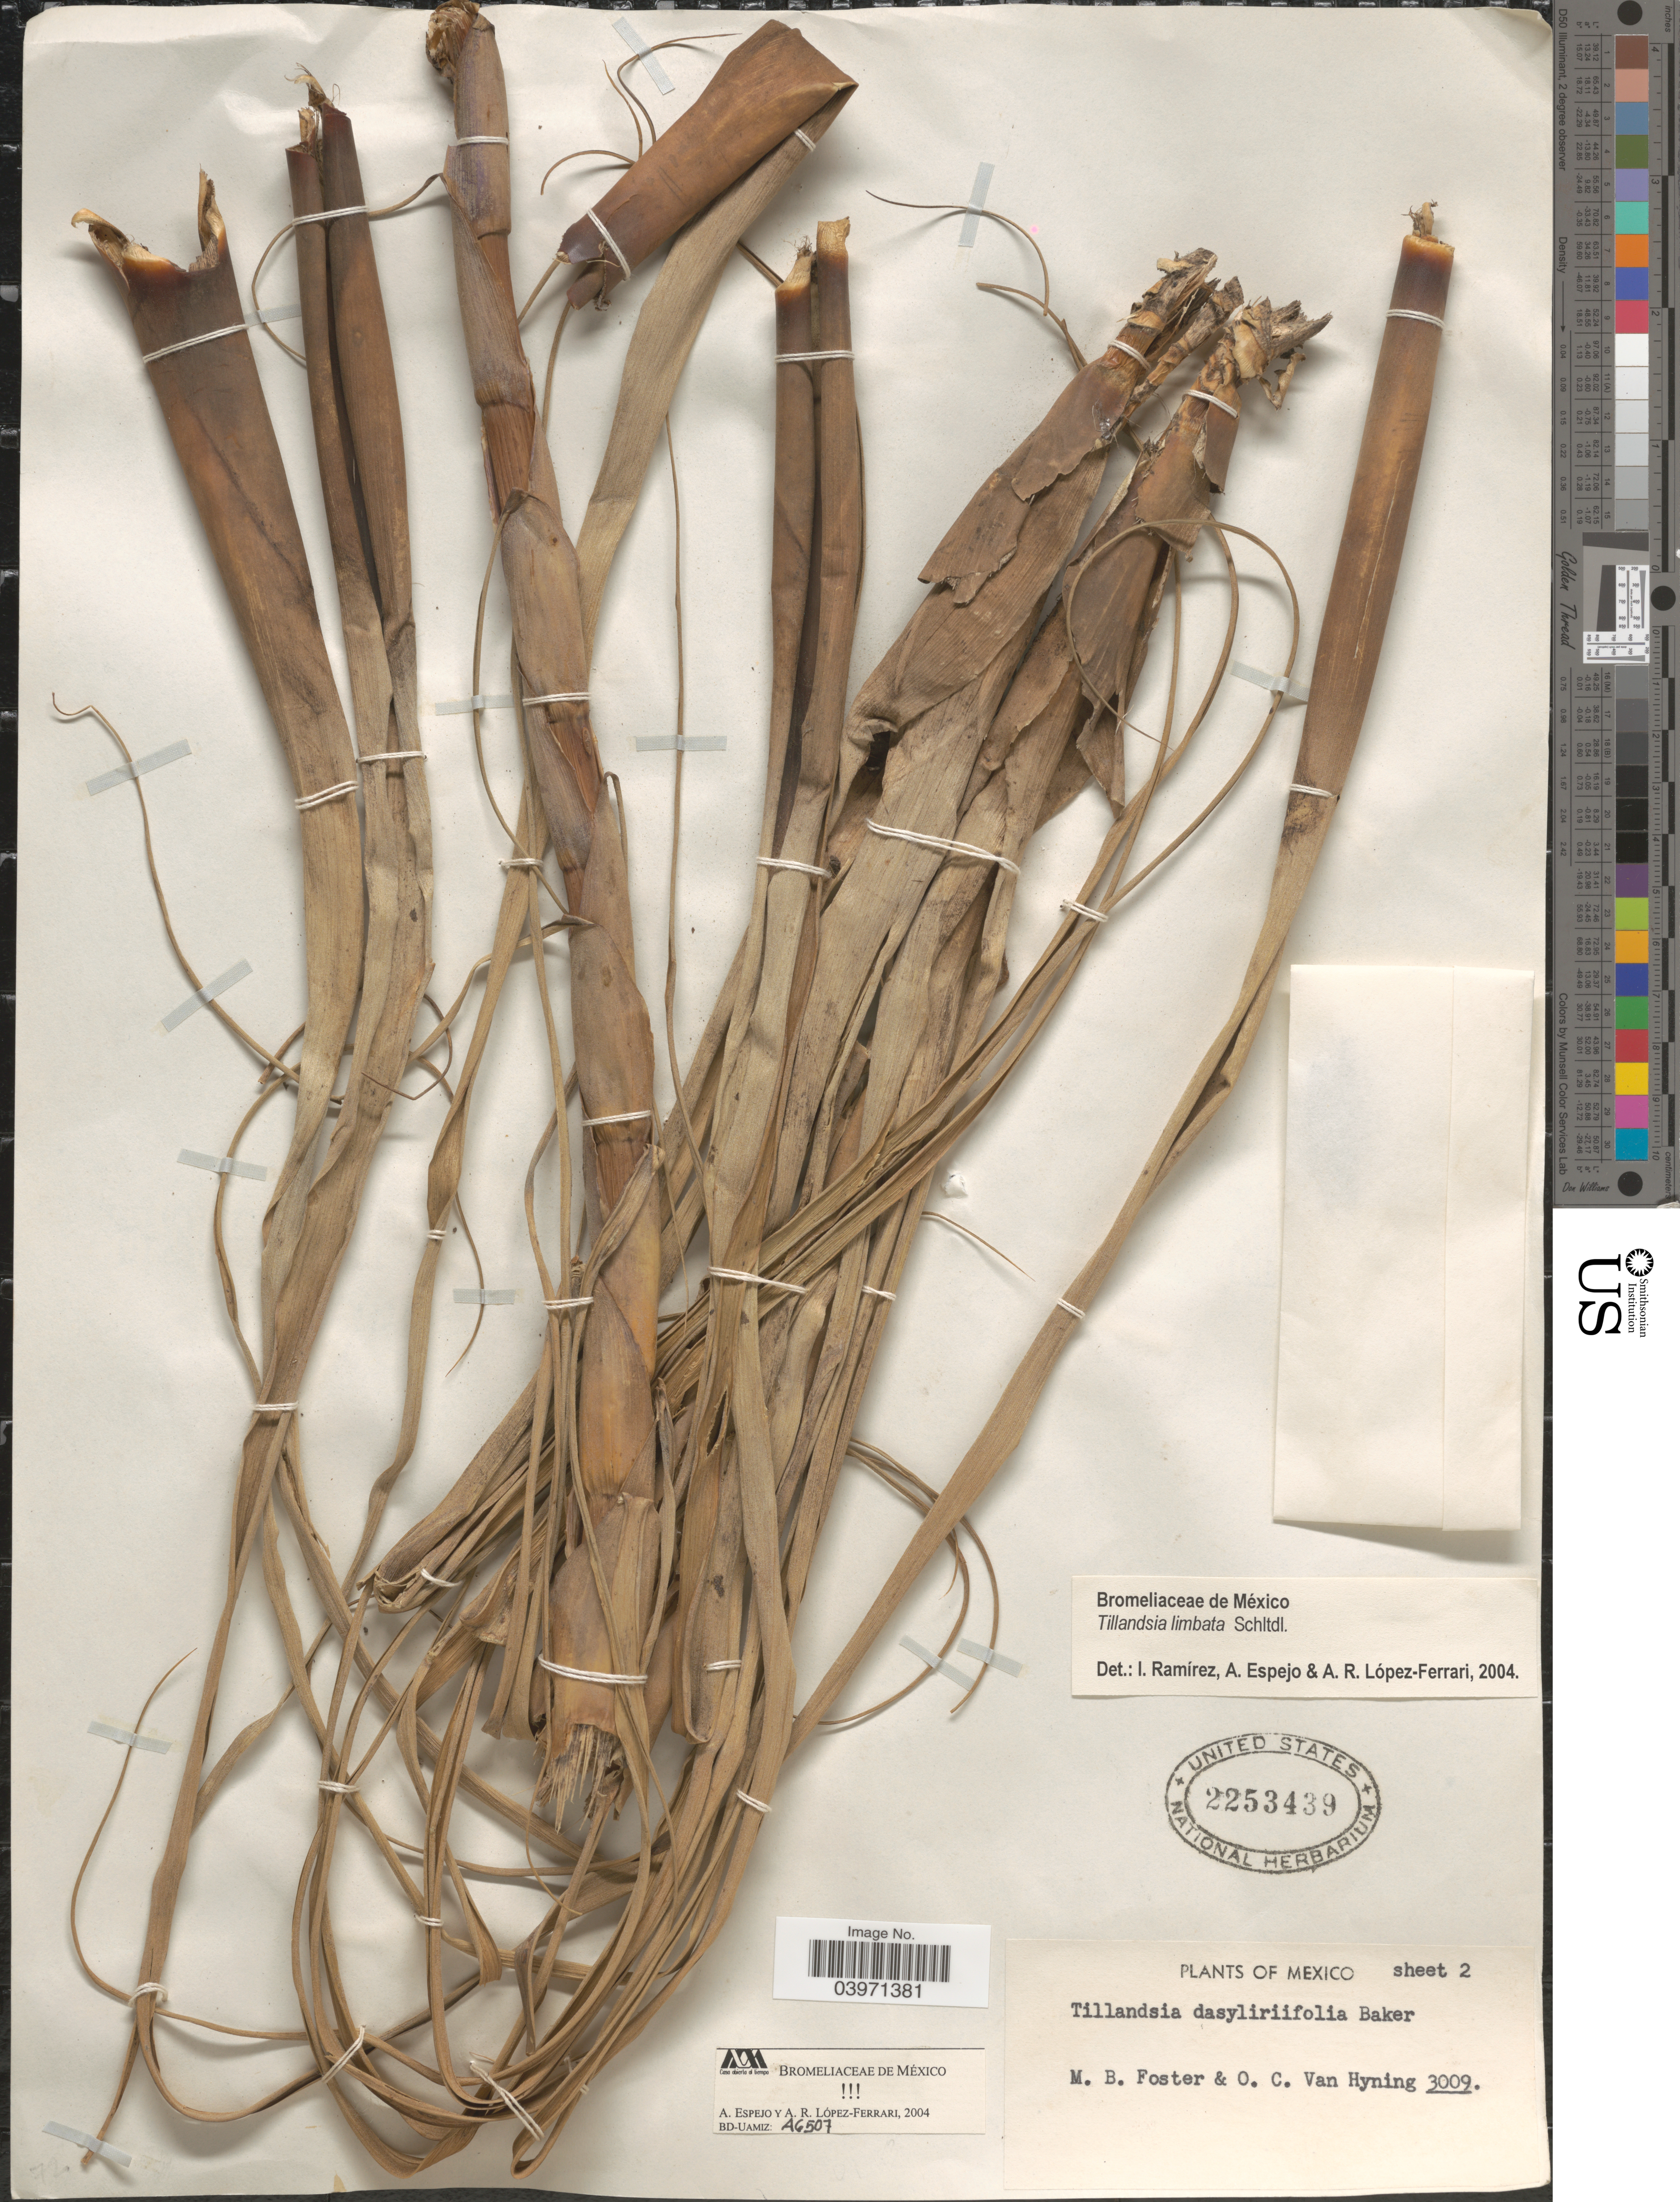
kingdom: Plantae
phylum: Tracheophyta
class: Liliopsida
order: Poales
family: Bromeliaceae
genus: Tillandsia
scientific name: Tillandsia limbata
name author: Schltdl.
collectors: M. B. Foster & O. Van Hyning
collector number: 3009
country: Mexico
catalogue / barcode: US 2253439